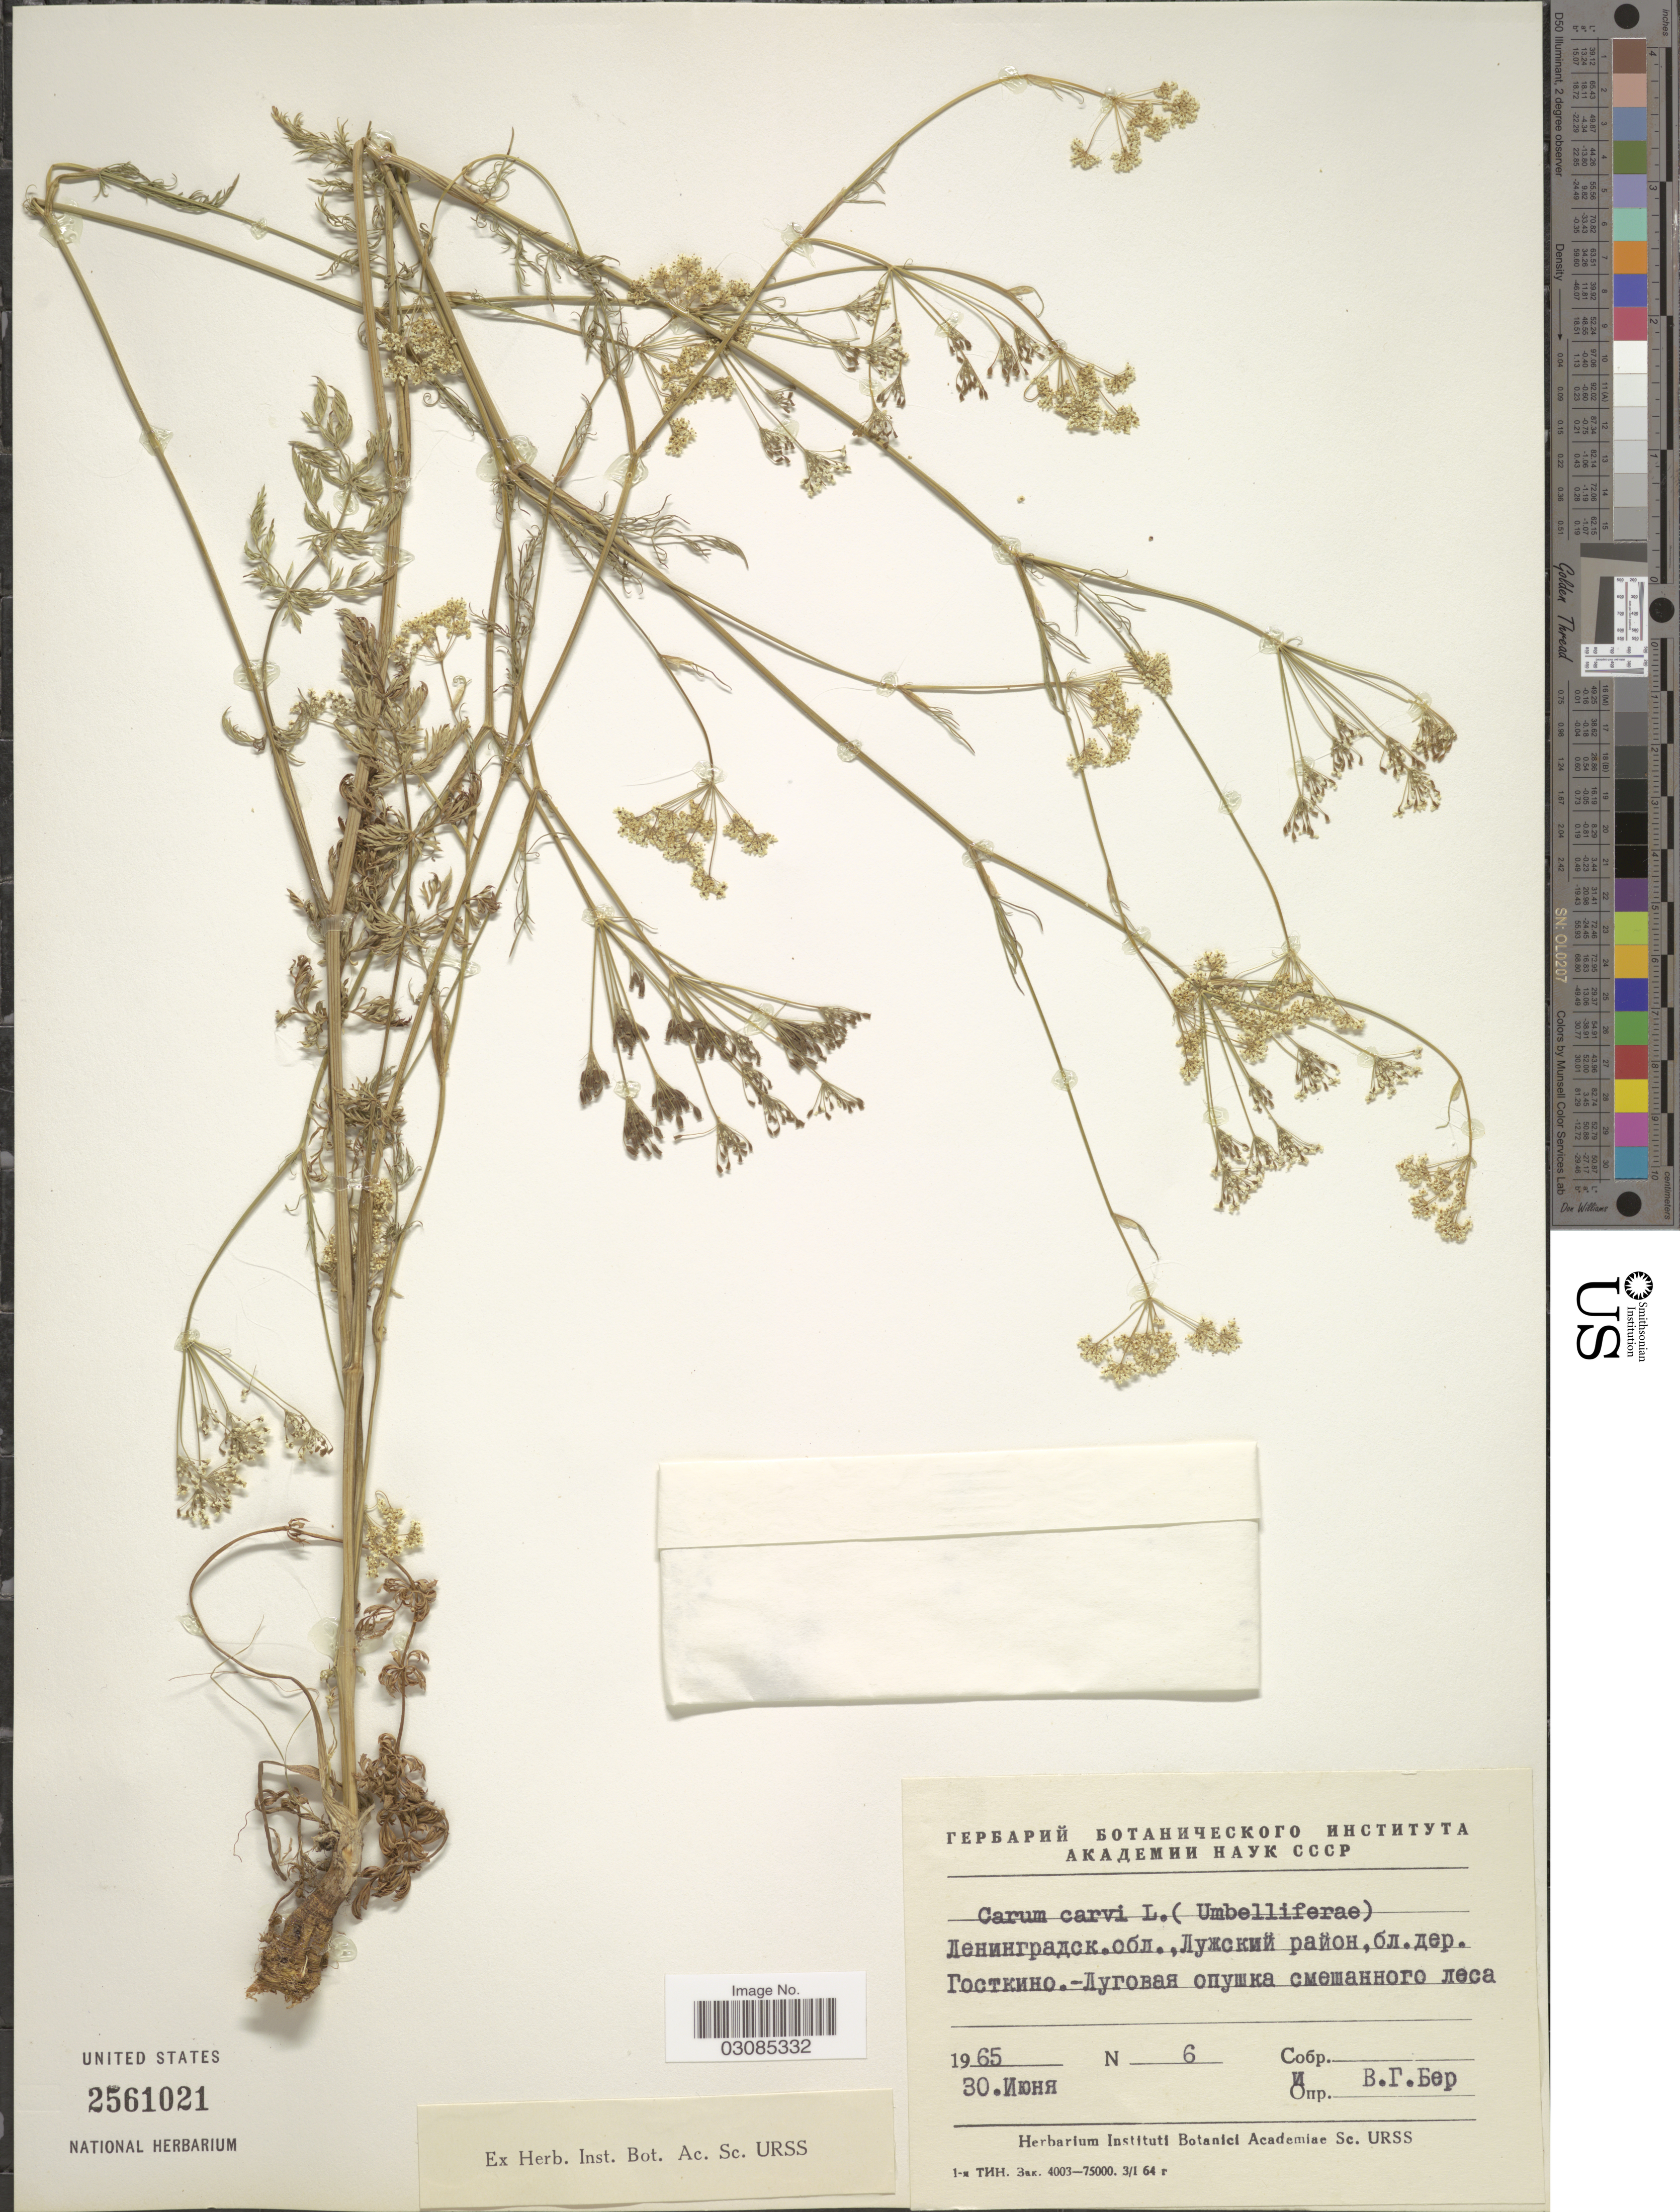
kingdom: Plantae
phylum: Tracheophyta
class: Magnoliopsida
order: Apiales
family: Apiaceae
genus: Carum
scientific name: Carum carvi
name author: L.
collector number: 6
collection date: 1965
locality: X.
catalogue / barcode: US 2561021